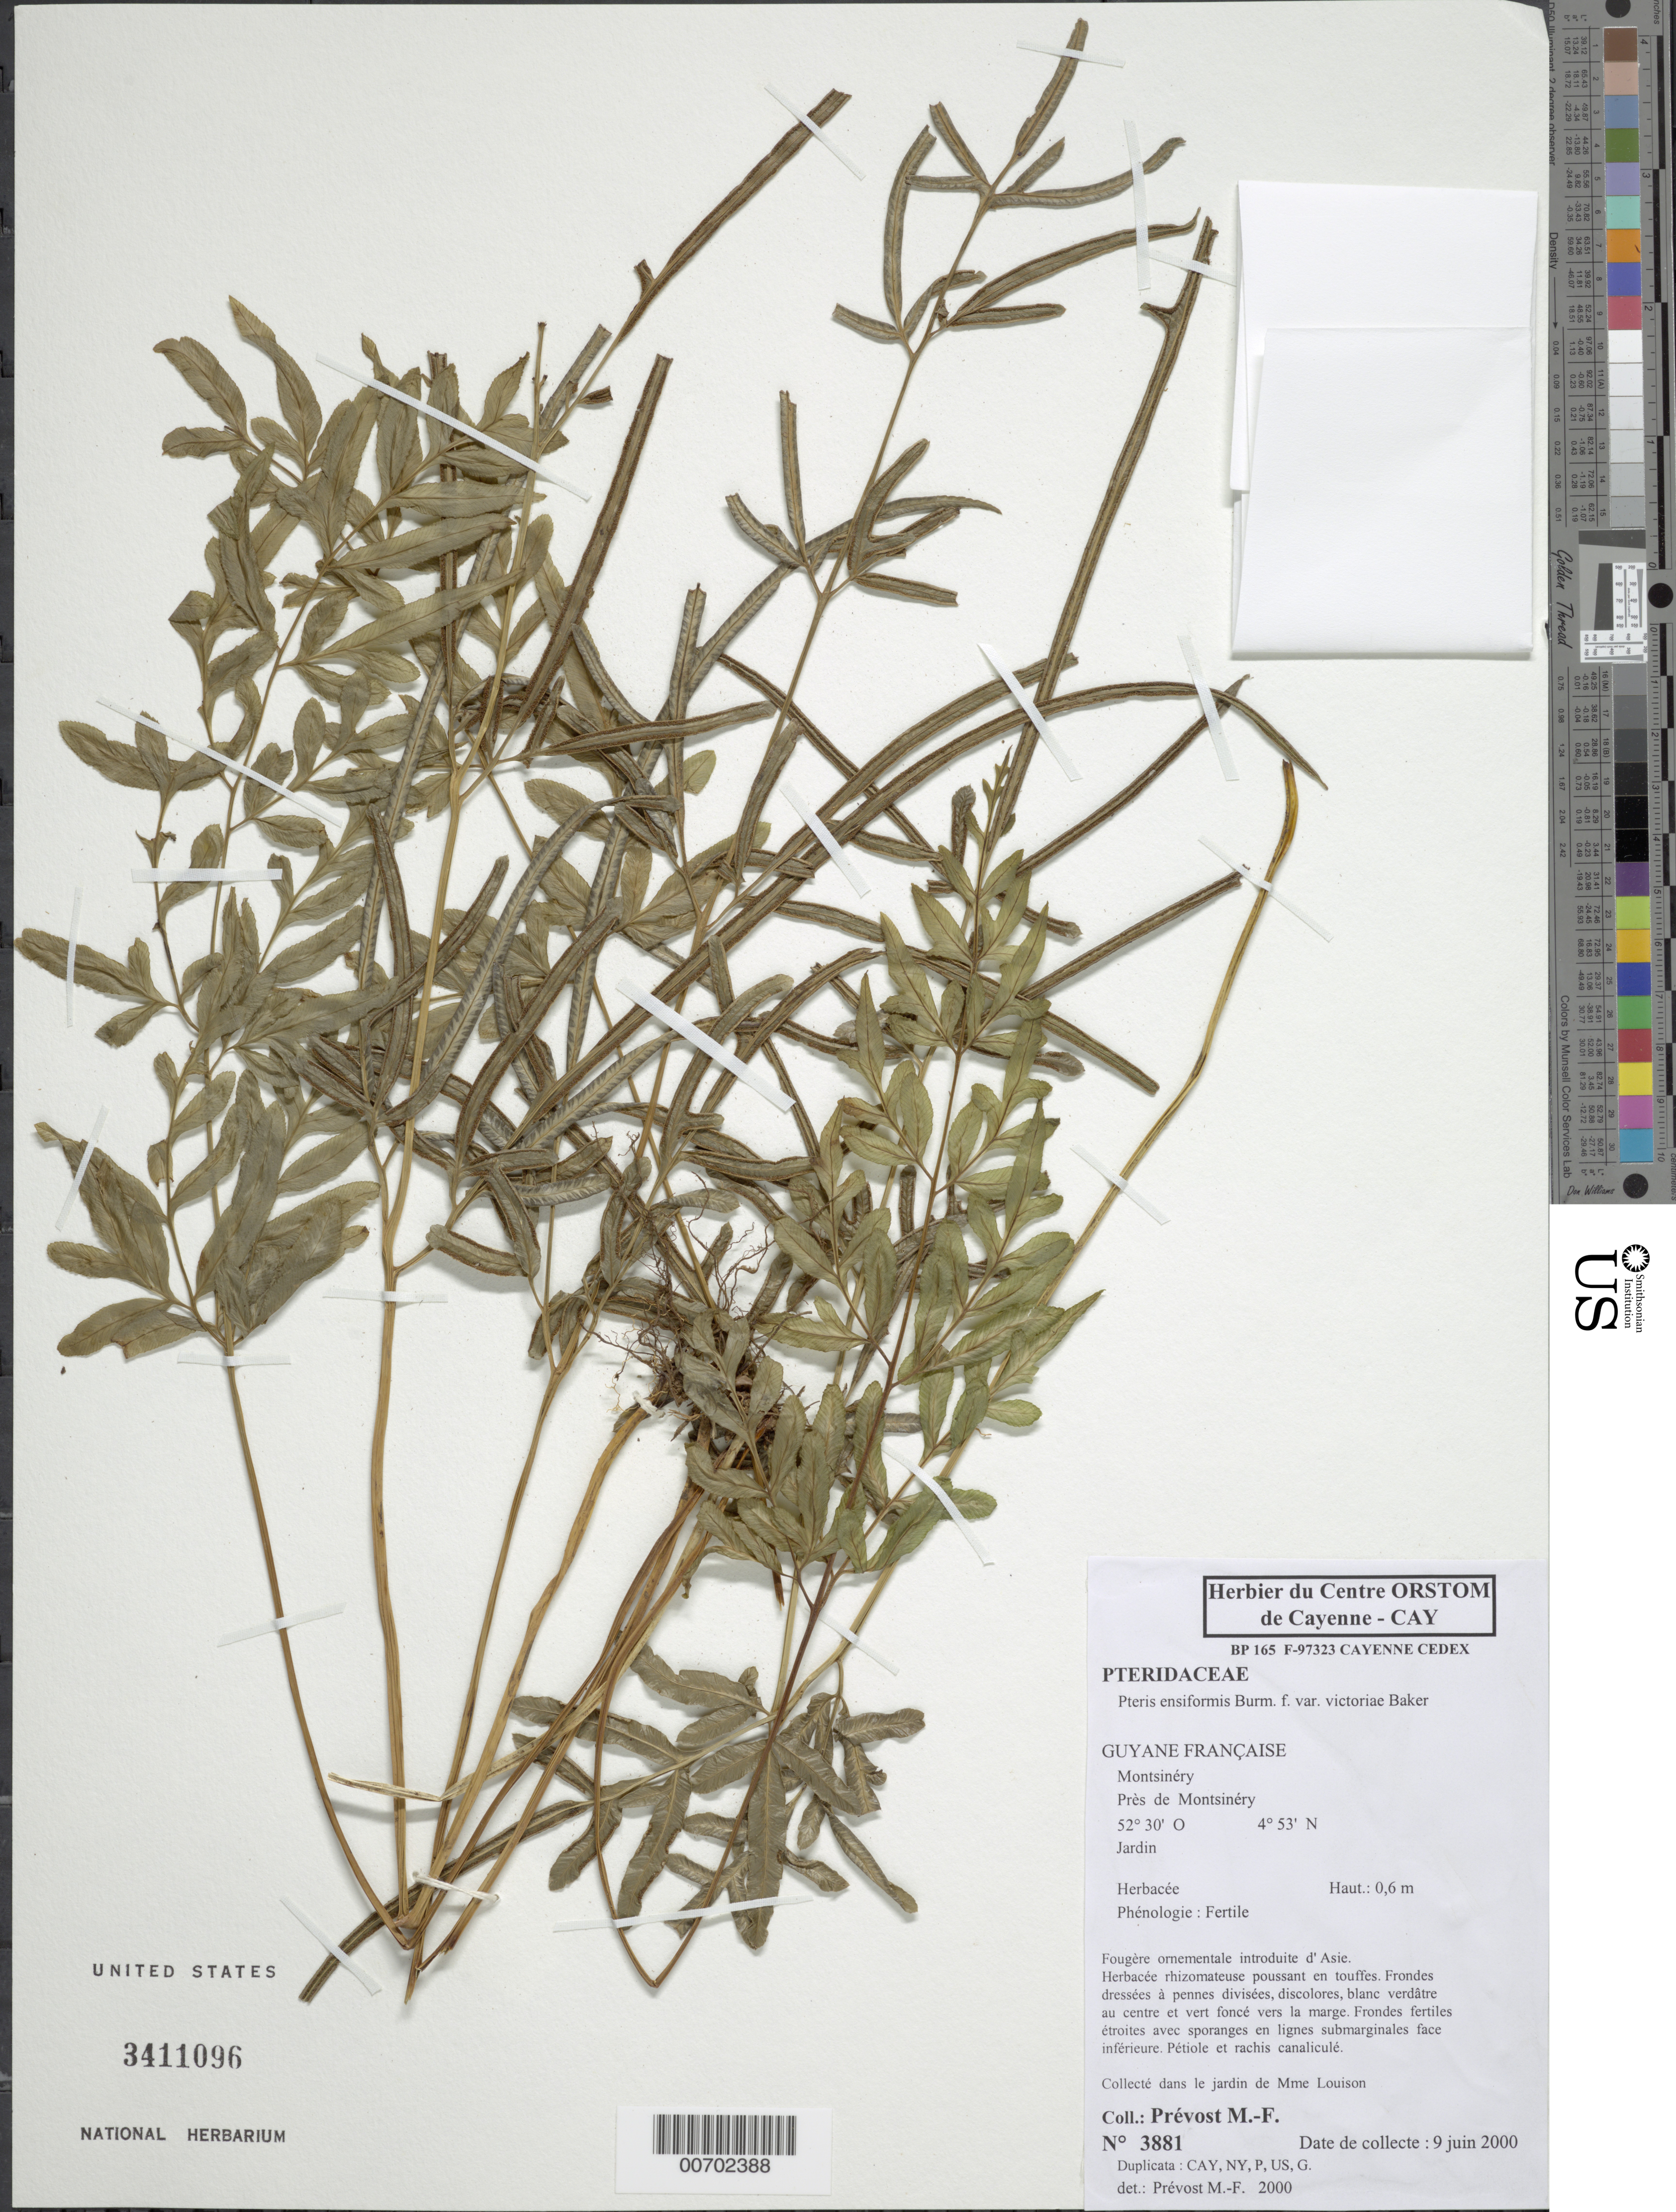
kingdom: Plantae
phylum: Tracheophyta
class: Polypodiopsida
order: Polypodiales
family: Pteridaceae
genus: Pteris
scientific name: Pteris ensiformis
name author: Burm. f.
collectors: M.-F. Prévost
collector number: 3881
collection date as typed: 9-Jun-00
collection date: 2000-06-09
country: French Guiana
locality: Montsinéry, in the garden of Mme Louison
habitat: Garden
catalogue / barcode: US 3421096